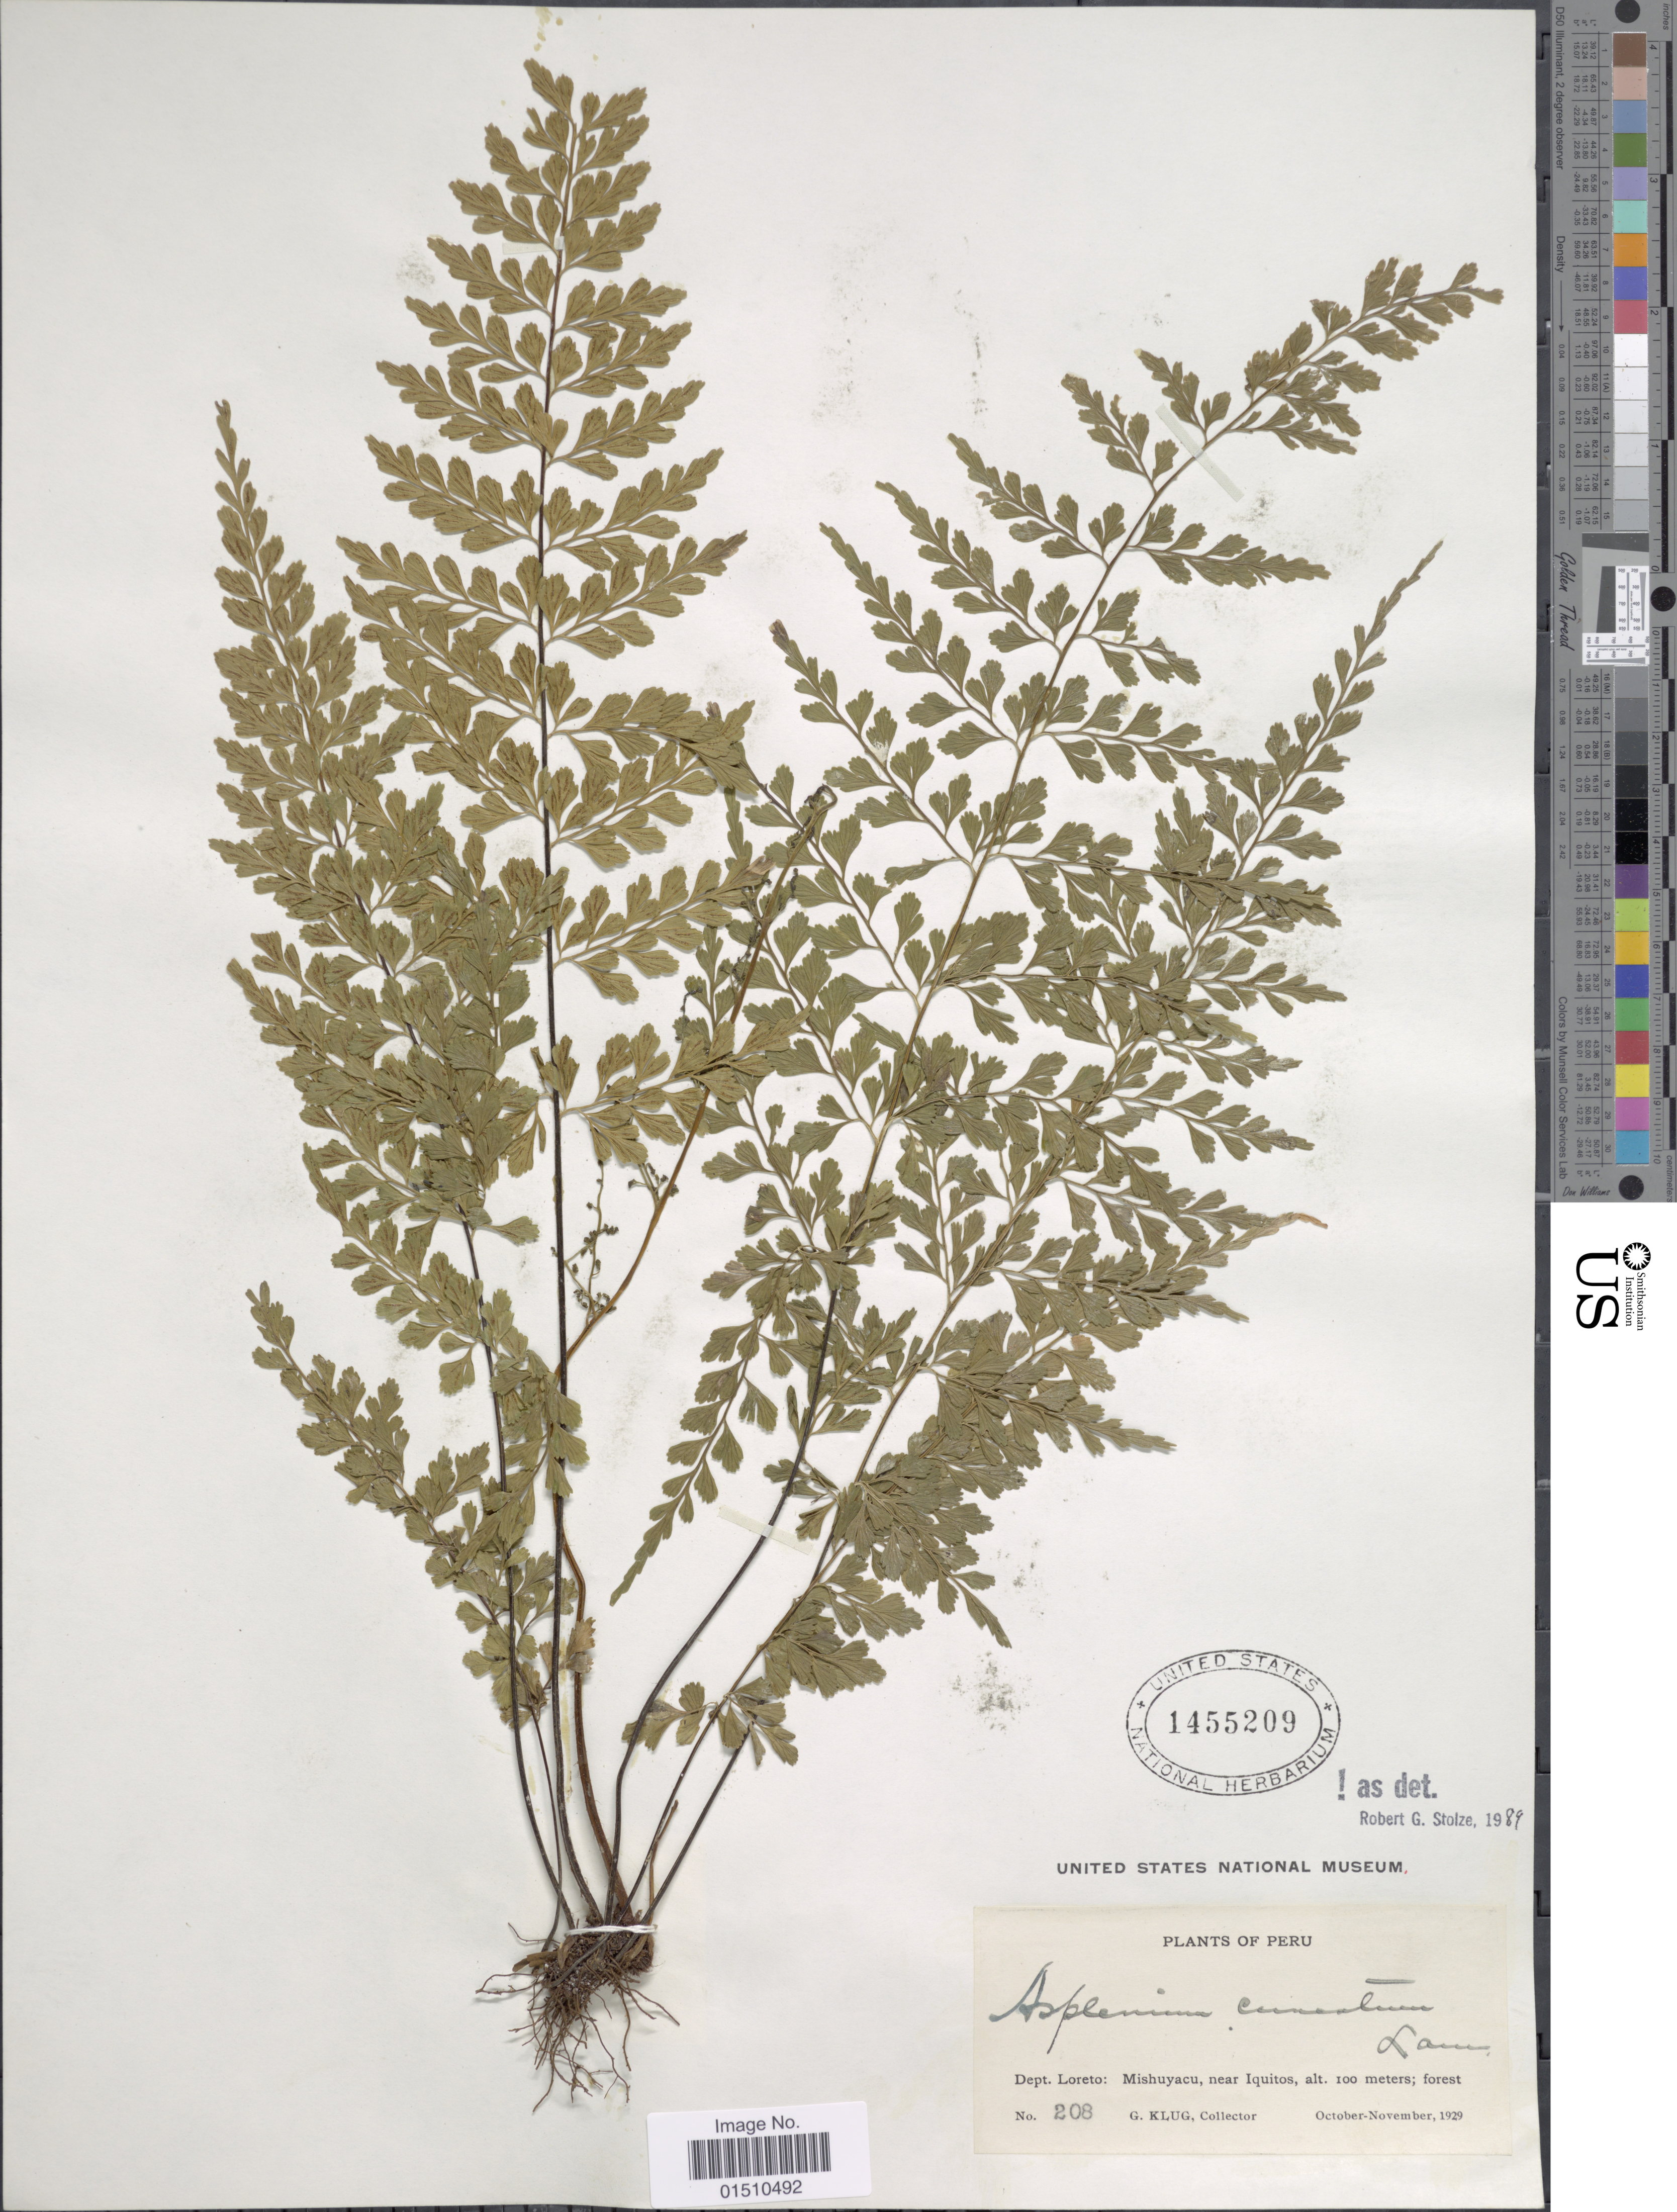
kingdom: Plantae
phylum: Tracheophyta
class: Polypodiopsida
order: Polypodiales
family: Aspleniaceae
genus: Asplenium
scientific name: Asplenium cuneatum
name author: Lam.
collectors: G. Klug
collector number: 208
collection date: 1929-10/1929-11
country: Peru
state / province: Loreto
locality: Peru, dept. Loreto: Mishuyacu, near Iquitos.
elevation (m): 100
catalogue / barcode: US 1455209